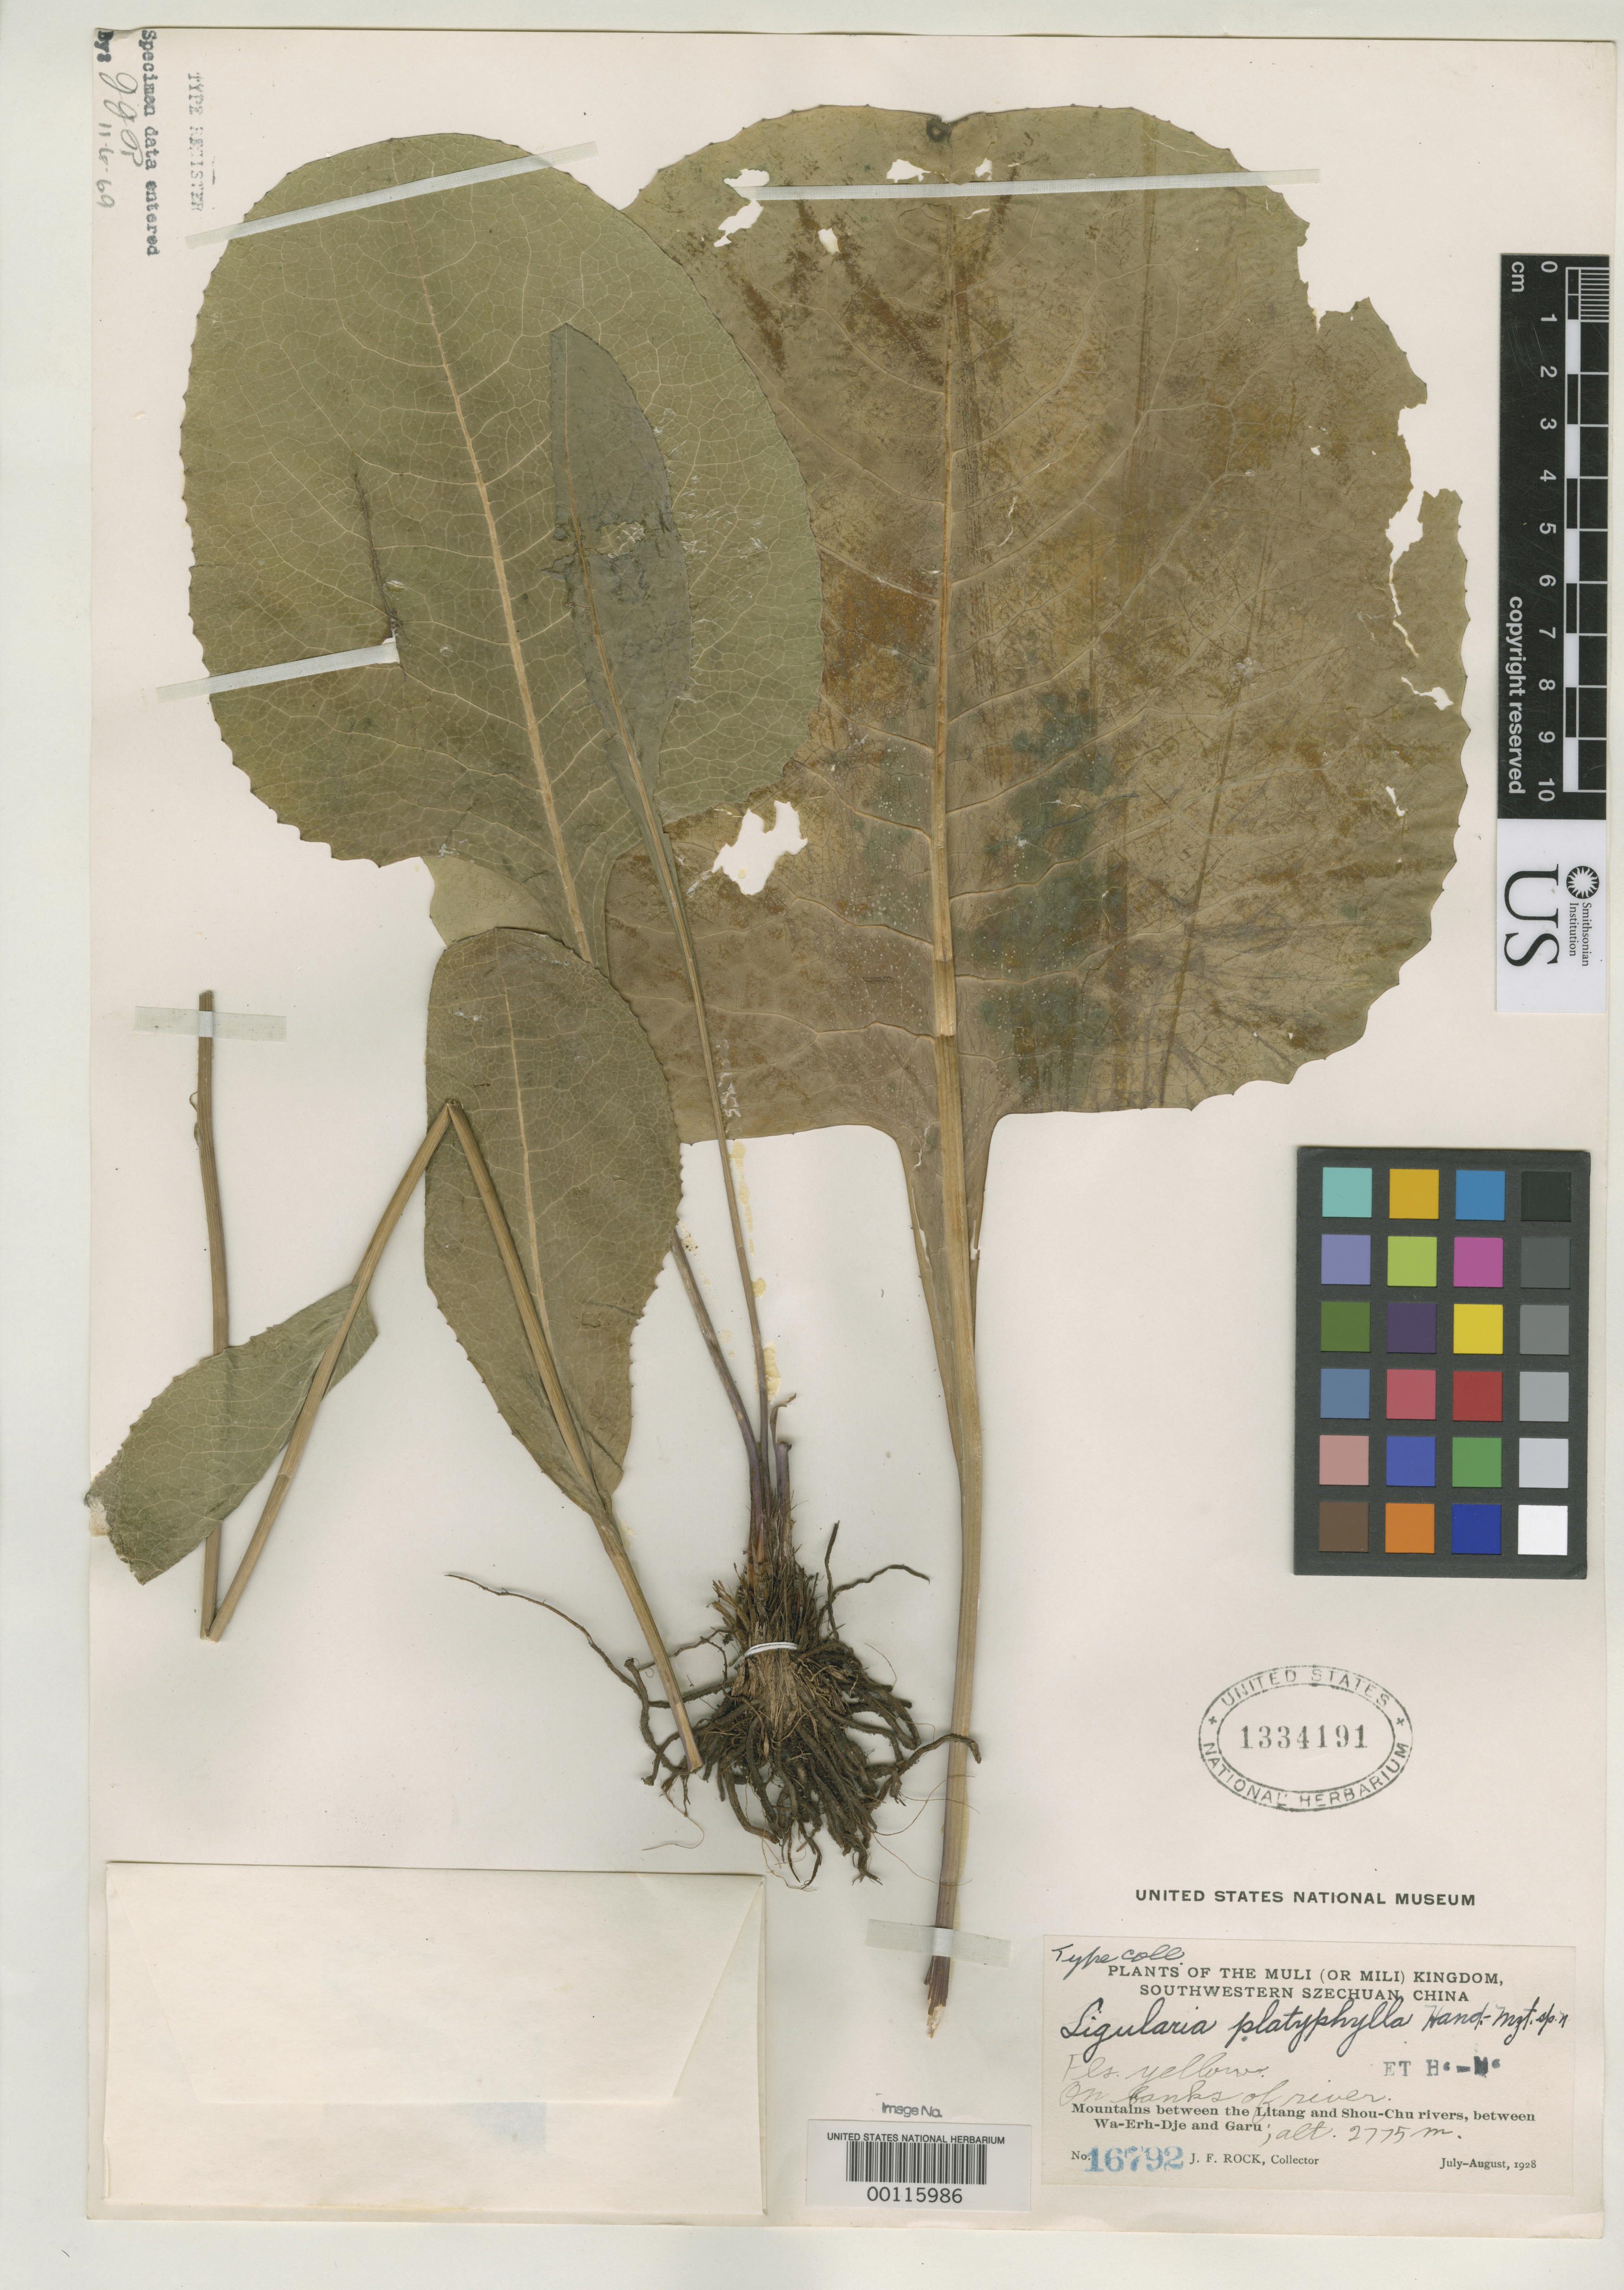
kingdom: Plantae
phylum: Tracheophyta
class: Magnoliopsida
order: Asterales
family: Asteraceae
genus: Ligularia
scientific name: Ligularia platyphylla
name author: Hand.-Mazz.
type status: Isotype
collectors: J. F. Rock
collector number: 16792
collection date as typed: Jul 1928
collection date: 1928-07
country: China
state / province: Sichuan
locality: Between Wa-erh-dje and Garu.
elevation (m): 2775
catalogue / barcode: US 1334191